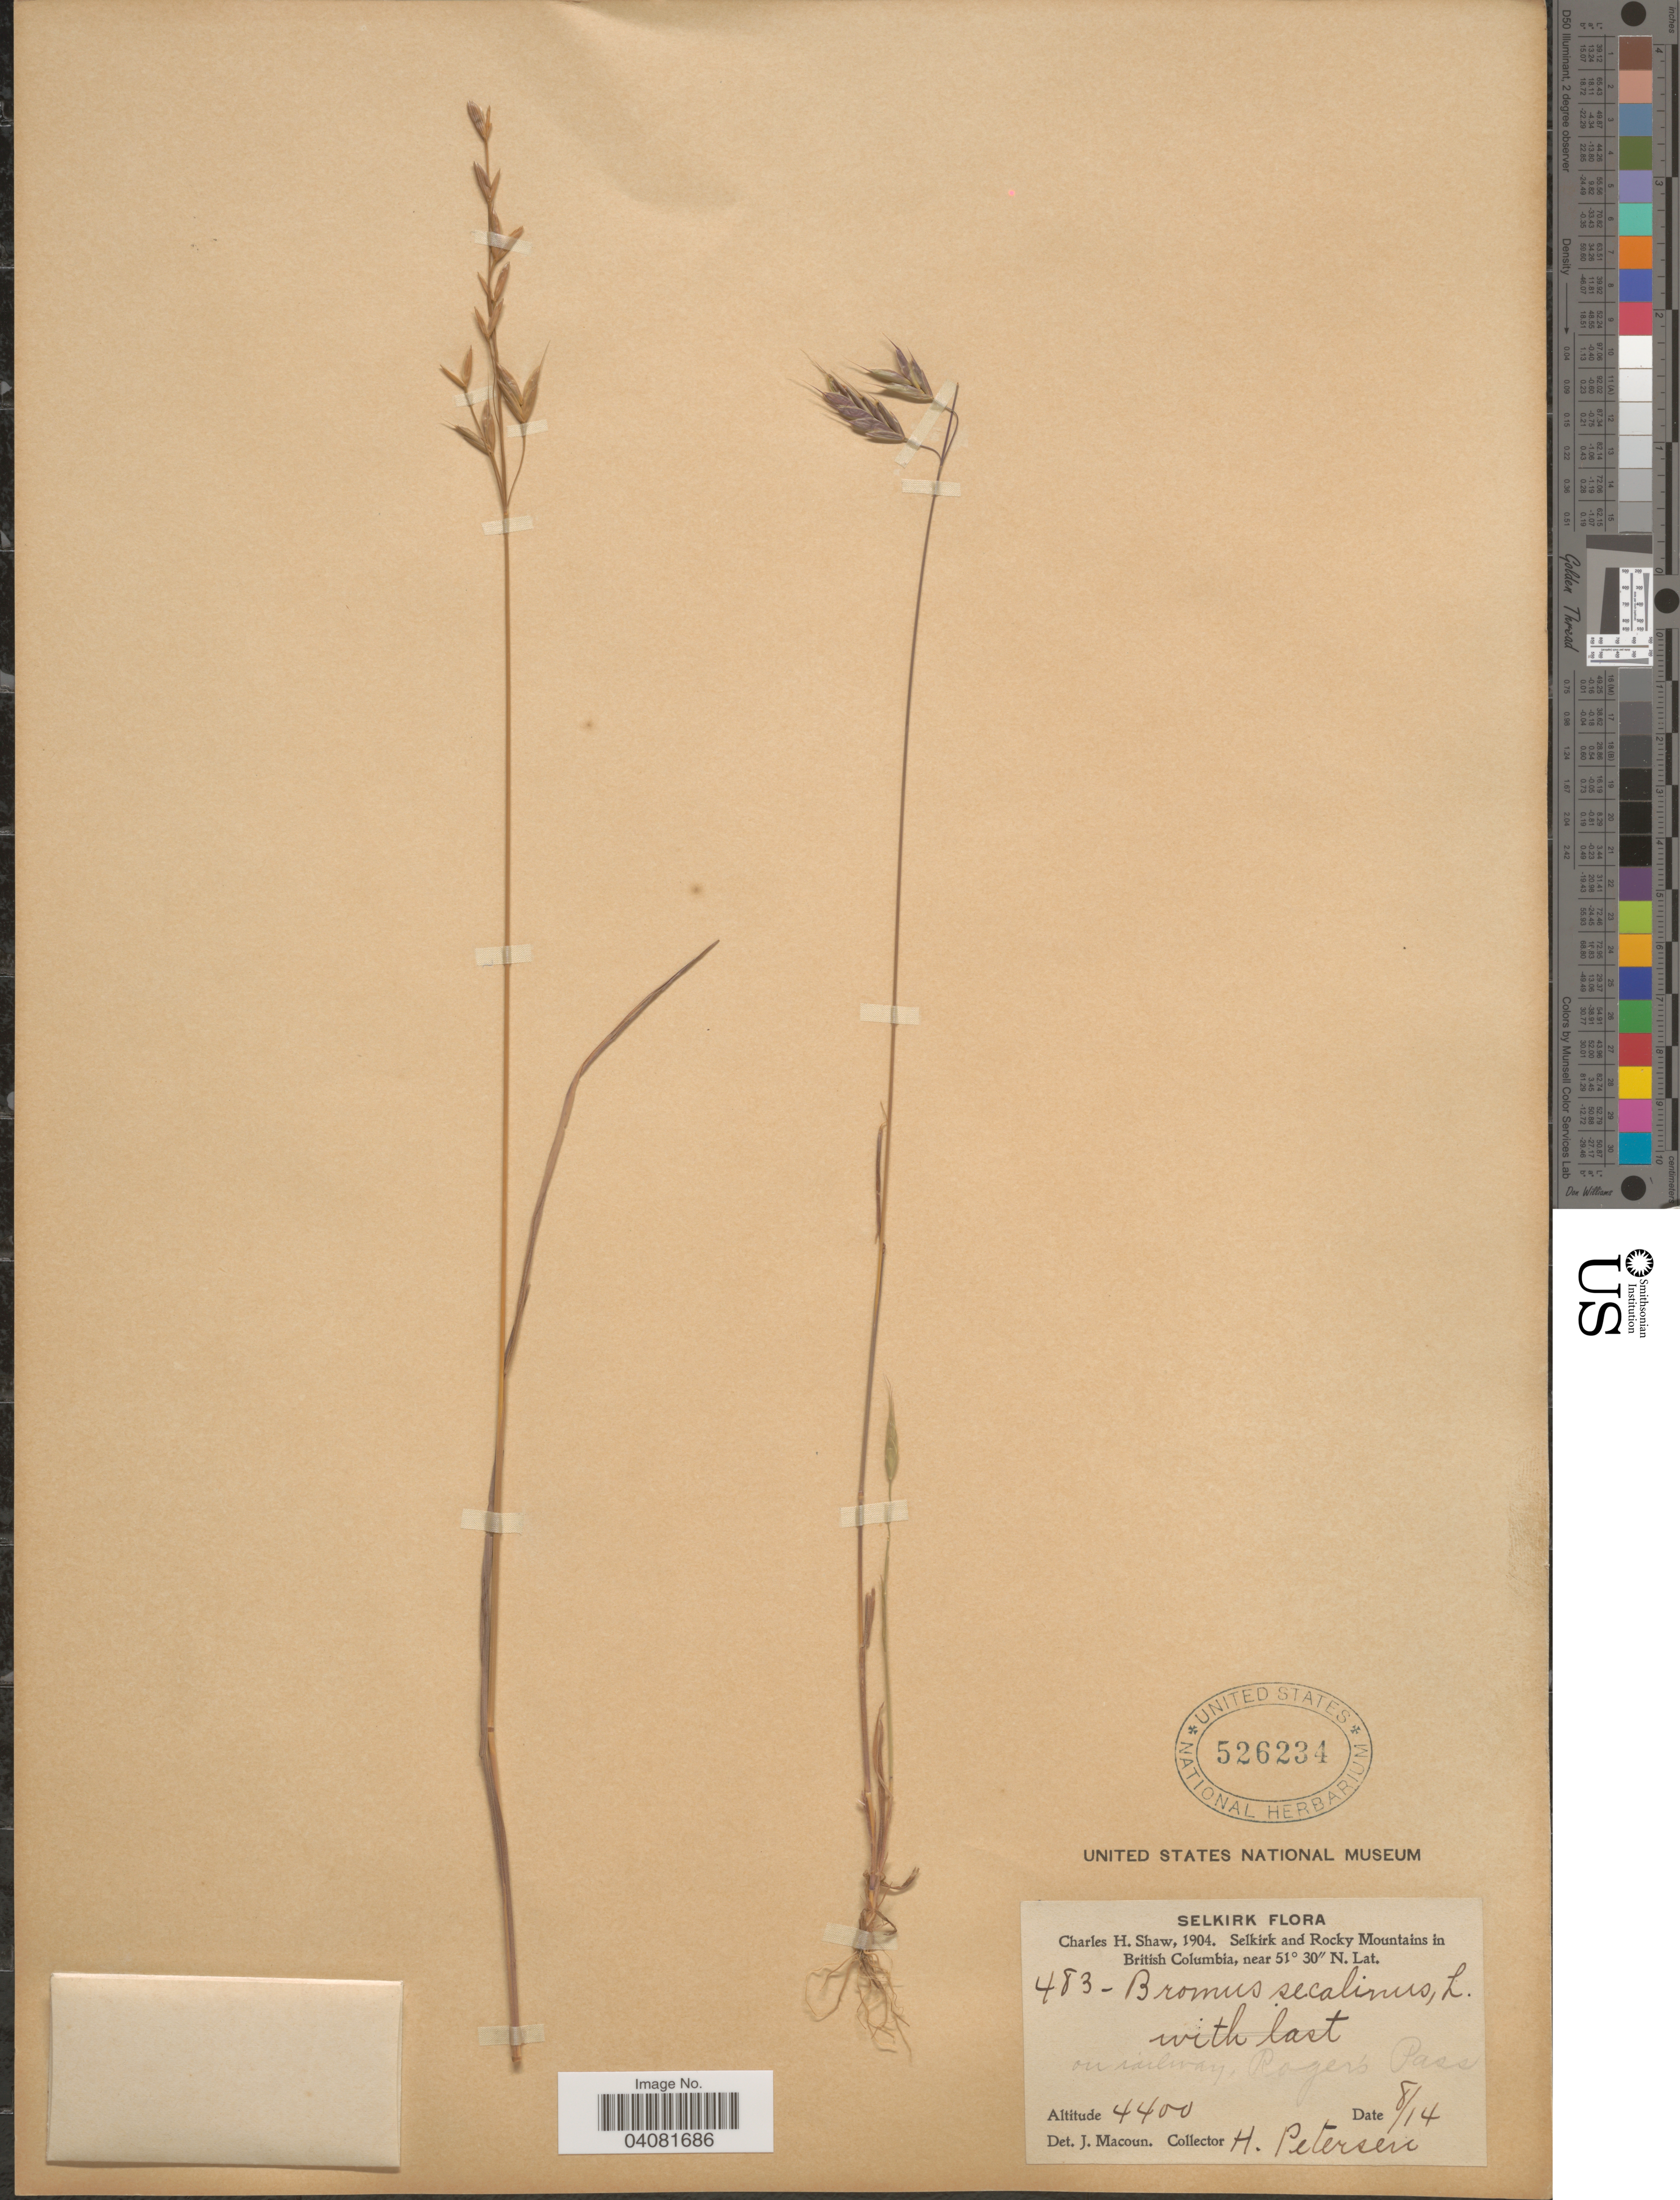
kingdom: Plantae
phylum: Tracheophyta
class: Liliopsida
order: Poales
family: Poaceae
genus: Bromus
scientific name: Bromus commutatus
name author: Schrad.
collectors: H. Petersen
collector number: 483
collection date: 1904-08-14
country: Canada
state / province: British Columbia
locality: Selkirk. Selkirk and Rocky Mountains in British Columbia. On railway, Roger's Pass.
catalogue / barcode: US 526234